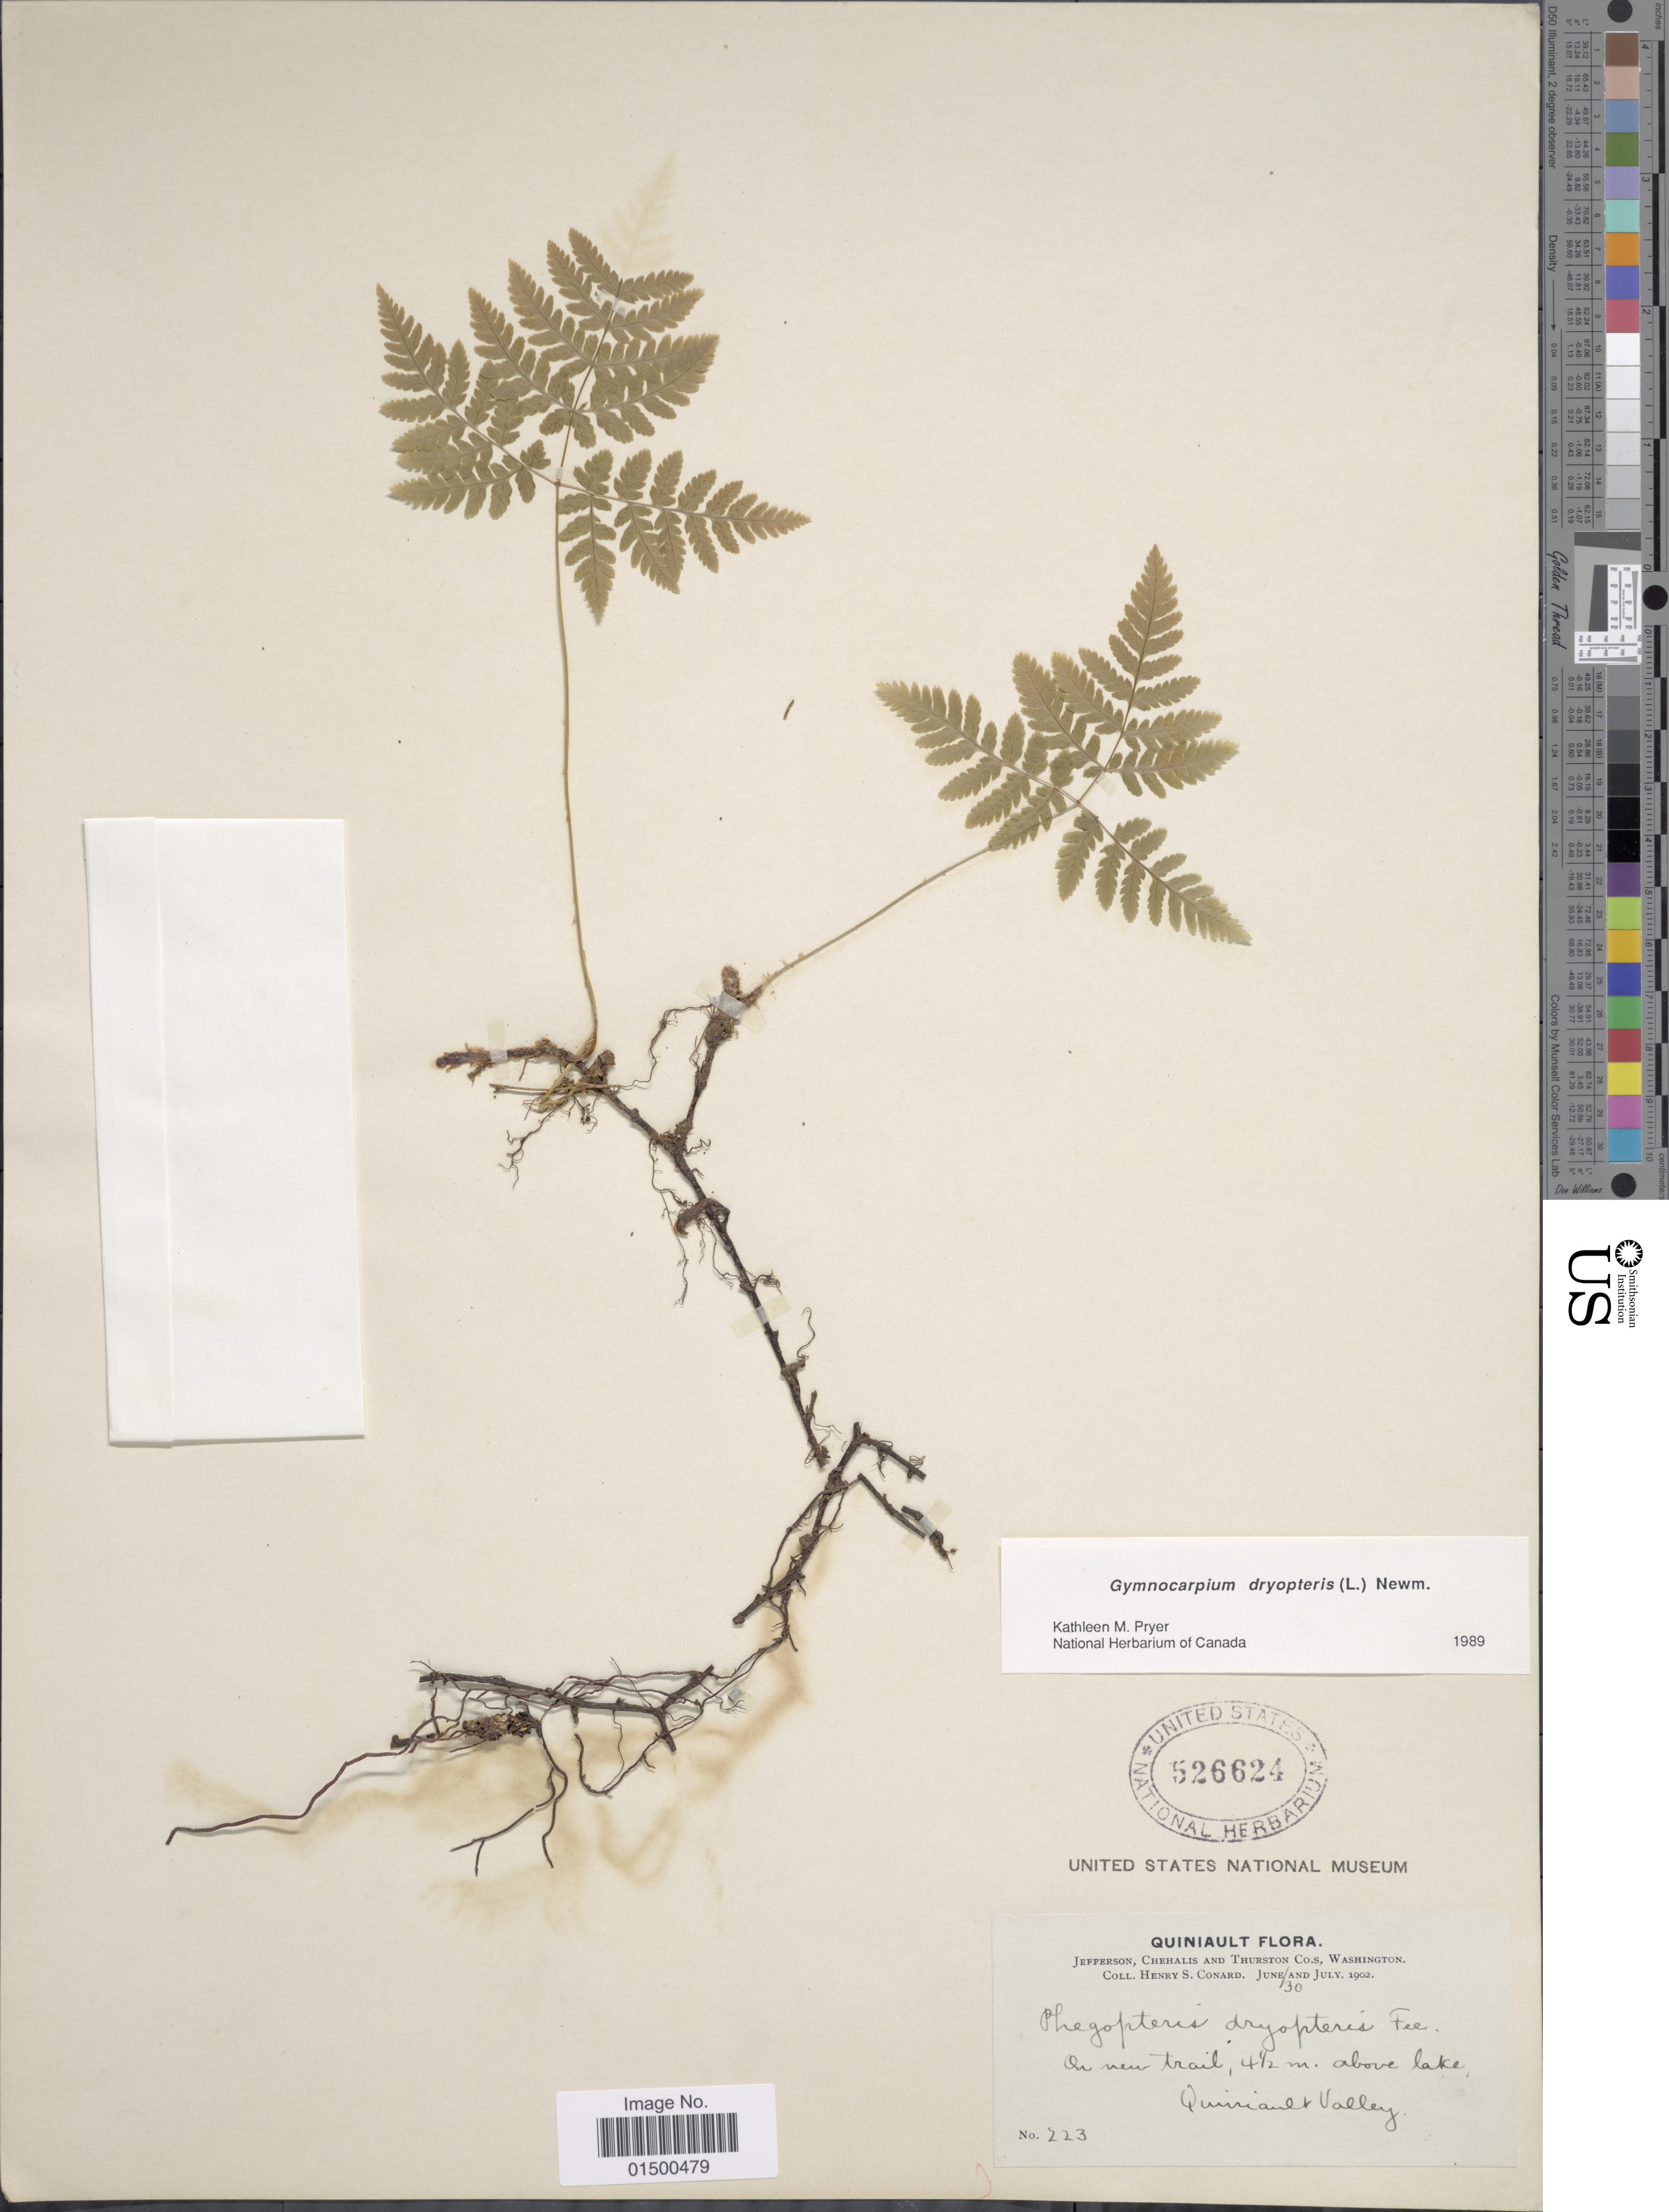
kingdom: Plantae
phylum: Tracheophyta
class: Polypodiopsida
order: Polypodiales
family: Cystopteridaceae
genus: Gymnocarpium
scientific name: Gymnocarpium dryopteris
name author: (L.) Newman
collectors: H. S. Conard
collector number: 223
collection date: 1902-06-30/1902-07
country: United States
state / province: Washington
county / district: Thurston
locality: Jefferson, Chehalis, Thurston Co.s, on new trail, 4 and a half m. above lake Quiniault Valley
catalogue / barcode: US 526624